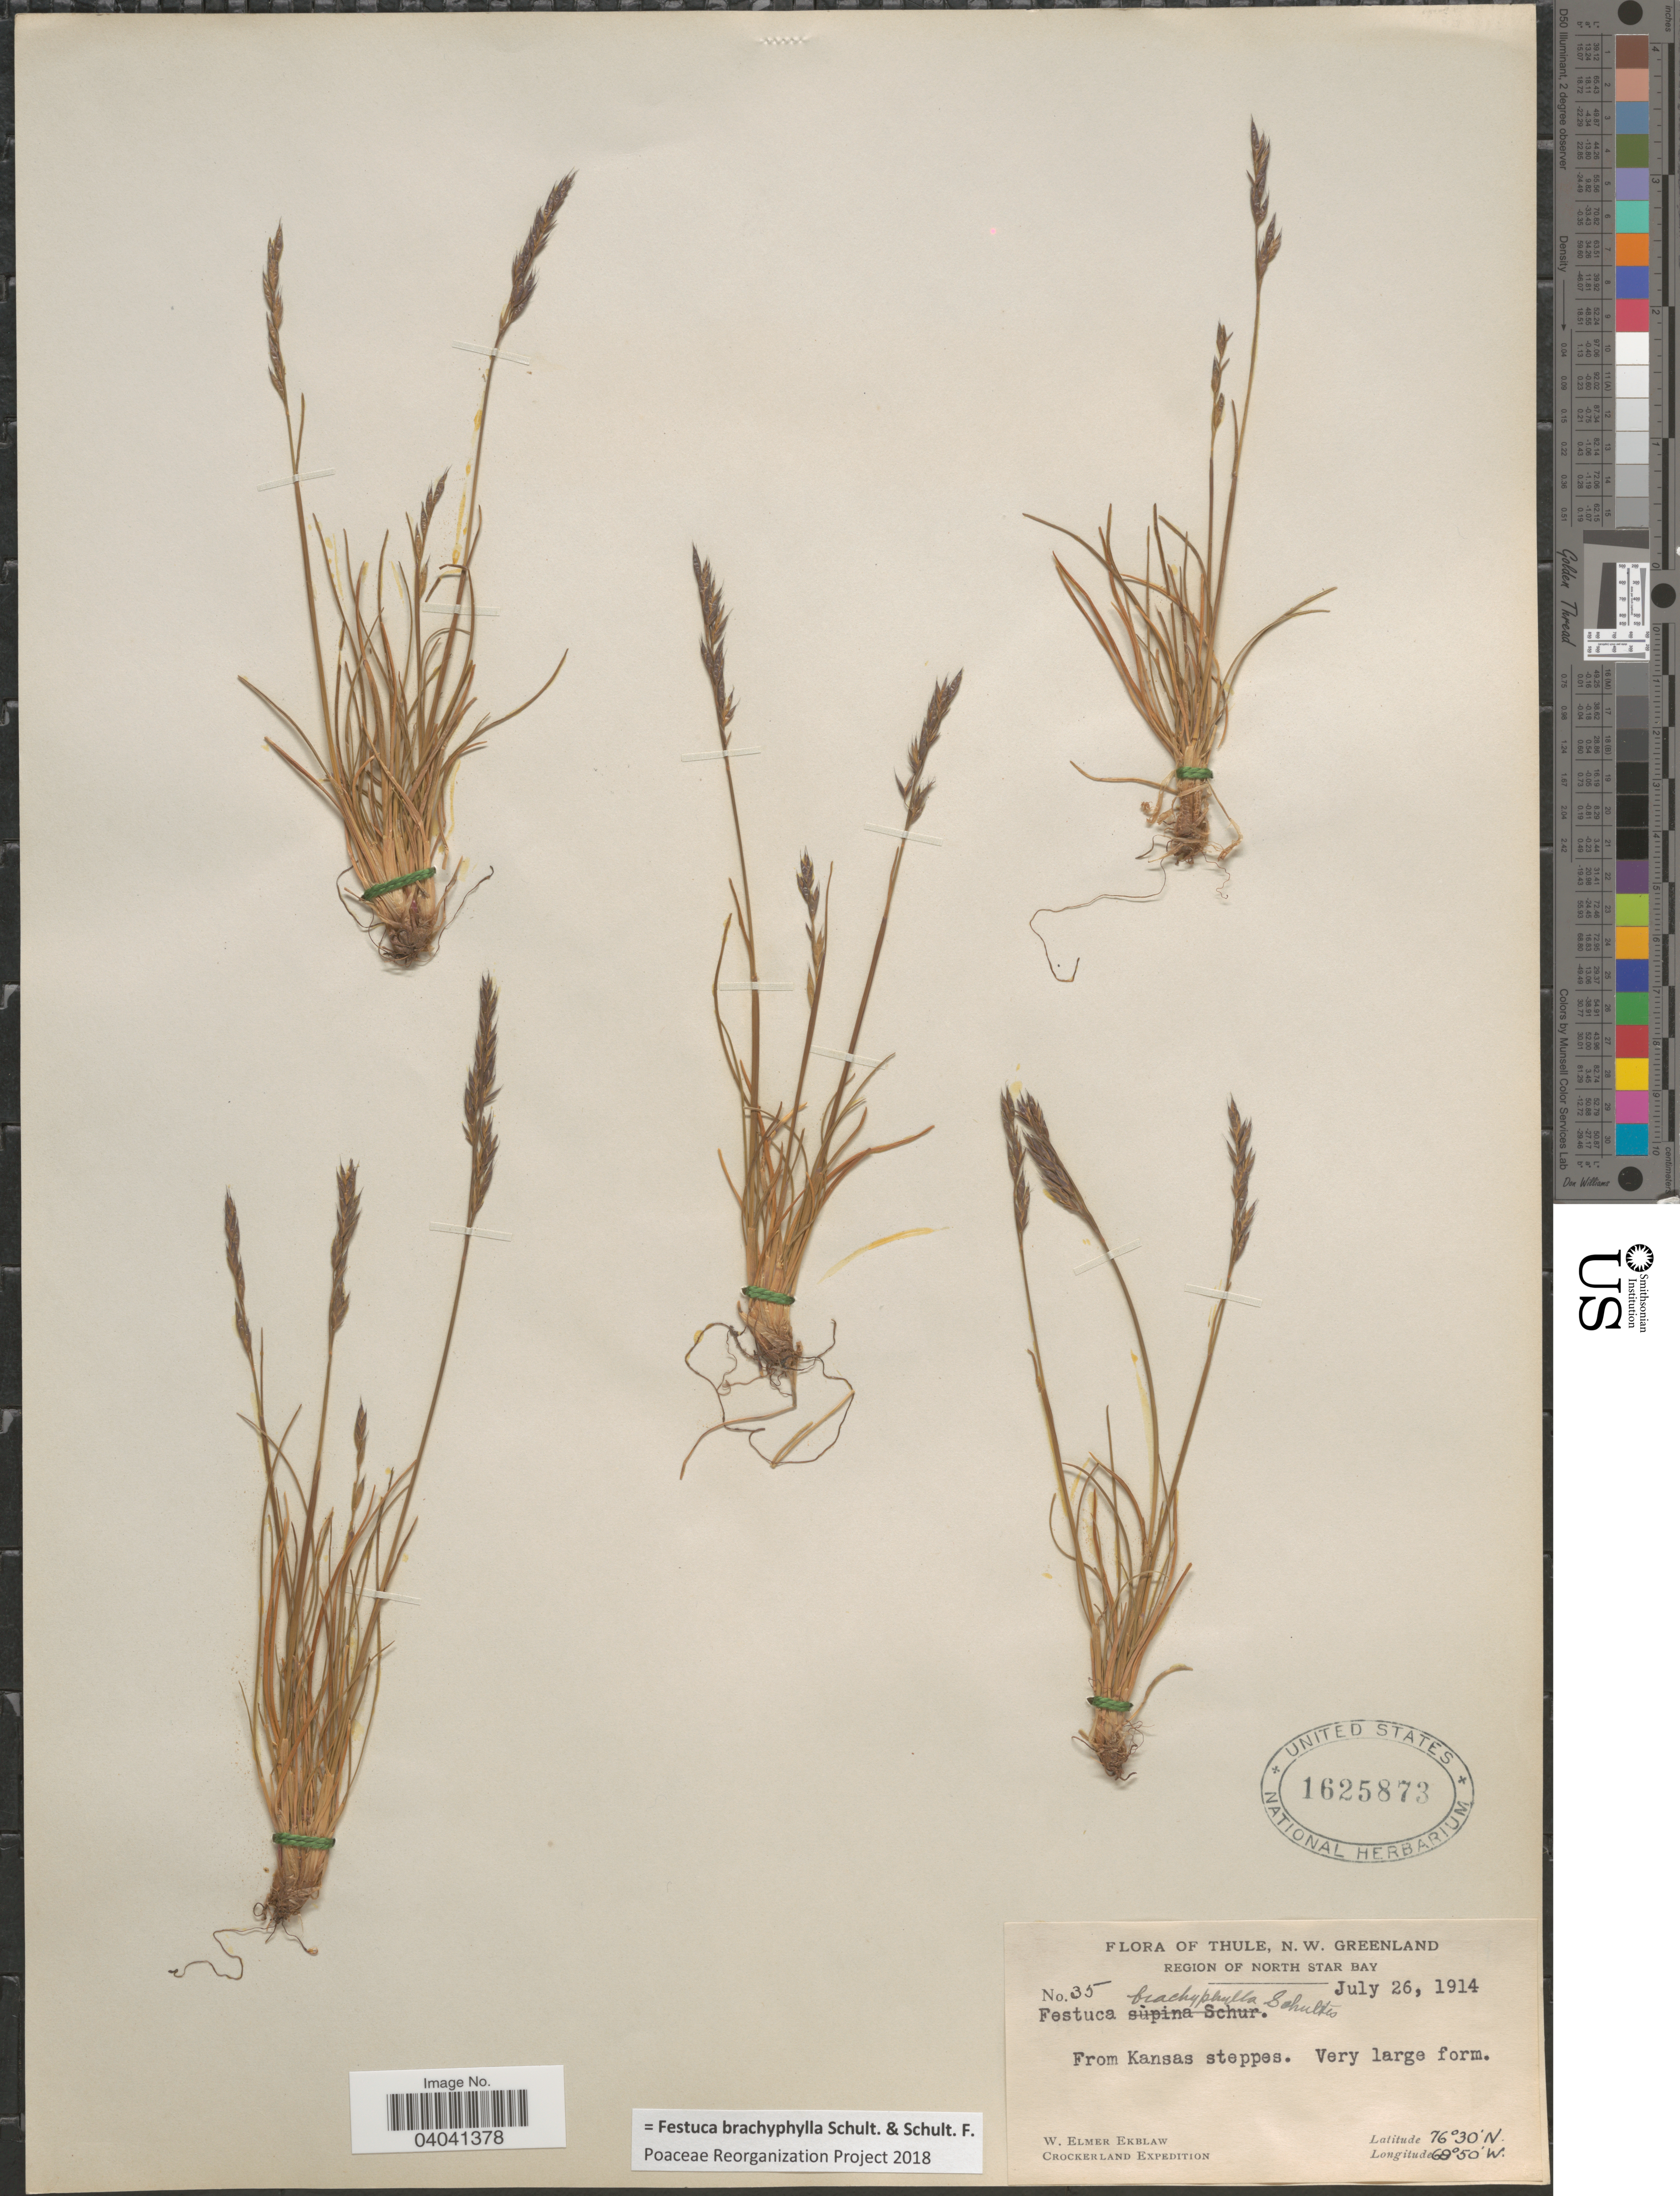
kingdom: Plantae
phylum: Tracheophyta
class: Liliopsida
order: Poales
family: Poaceae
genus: Festuca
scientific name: Festuca brachyphylla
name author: Schult. & Schult. f.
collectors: W. Ekblaw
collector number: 35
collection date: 1914-07-26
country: Greenland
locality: Thule, N. W. Greenland. Region of North Star Bay. Kansas steppes.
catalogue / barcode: US 1625873